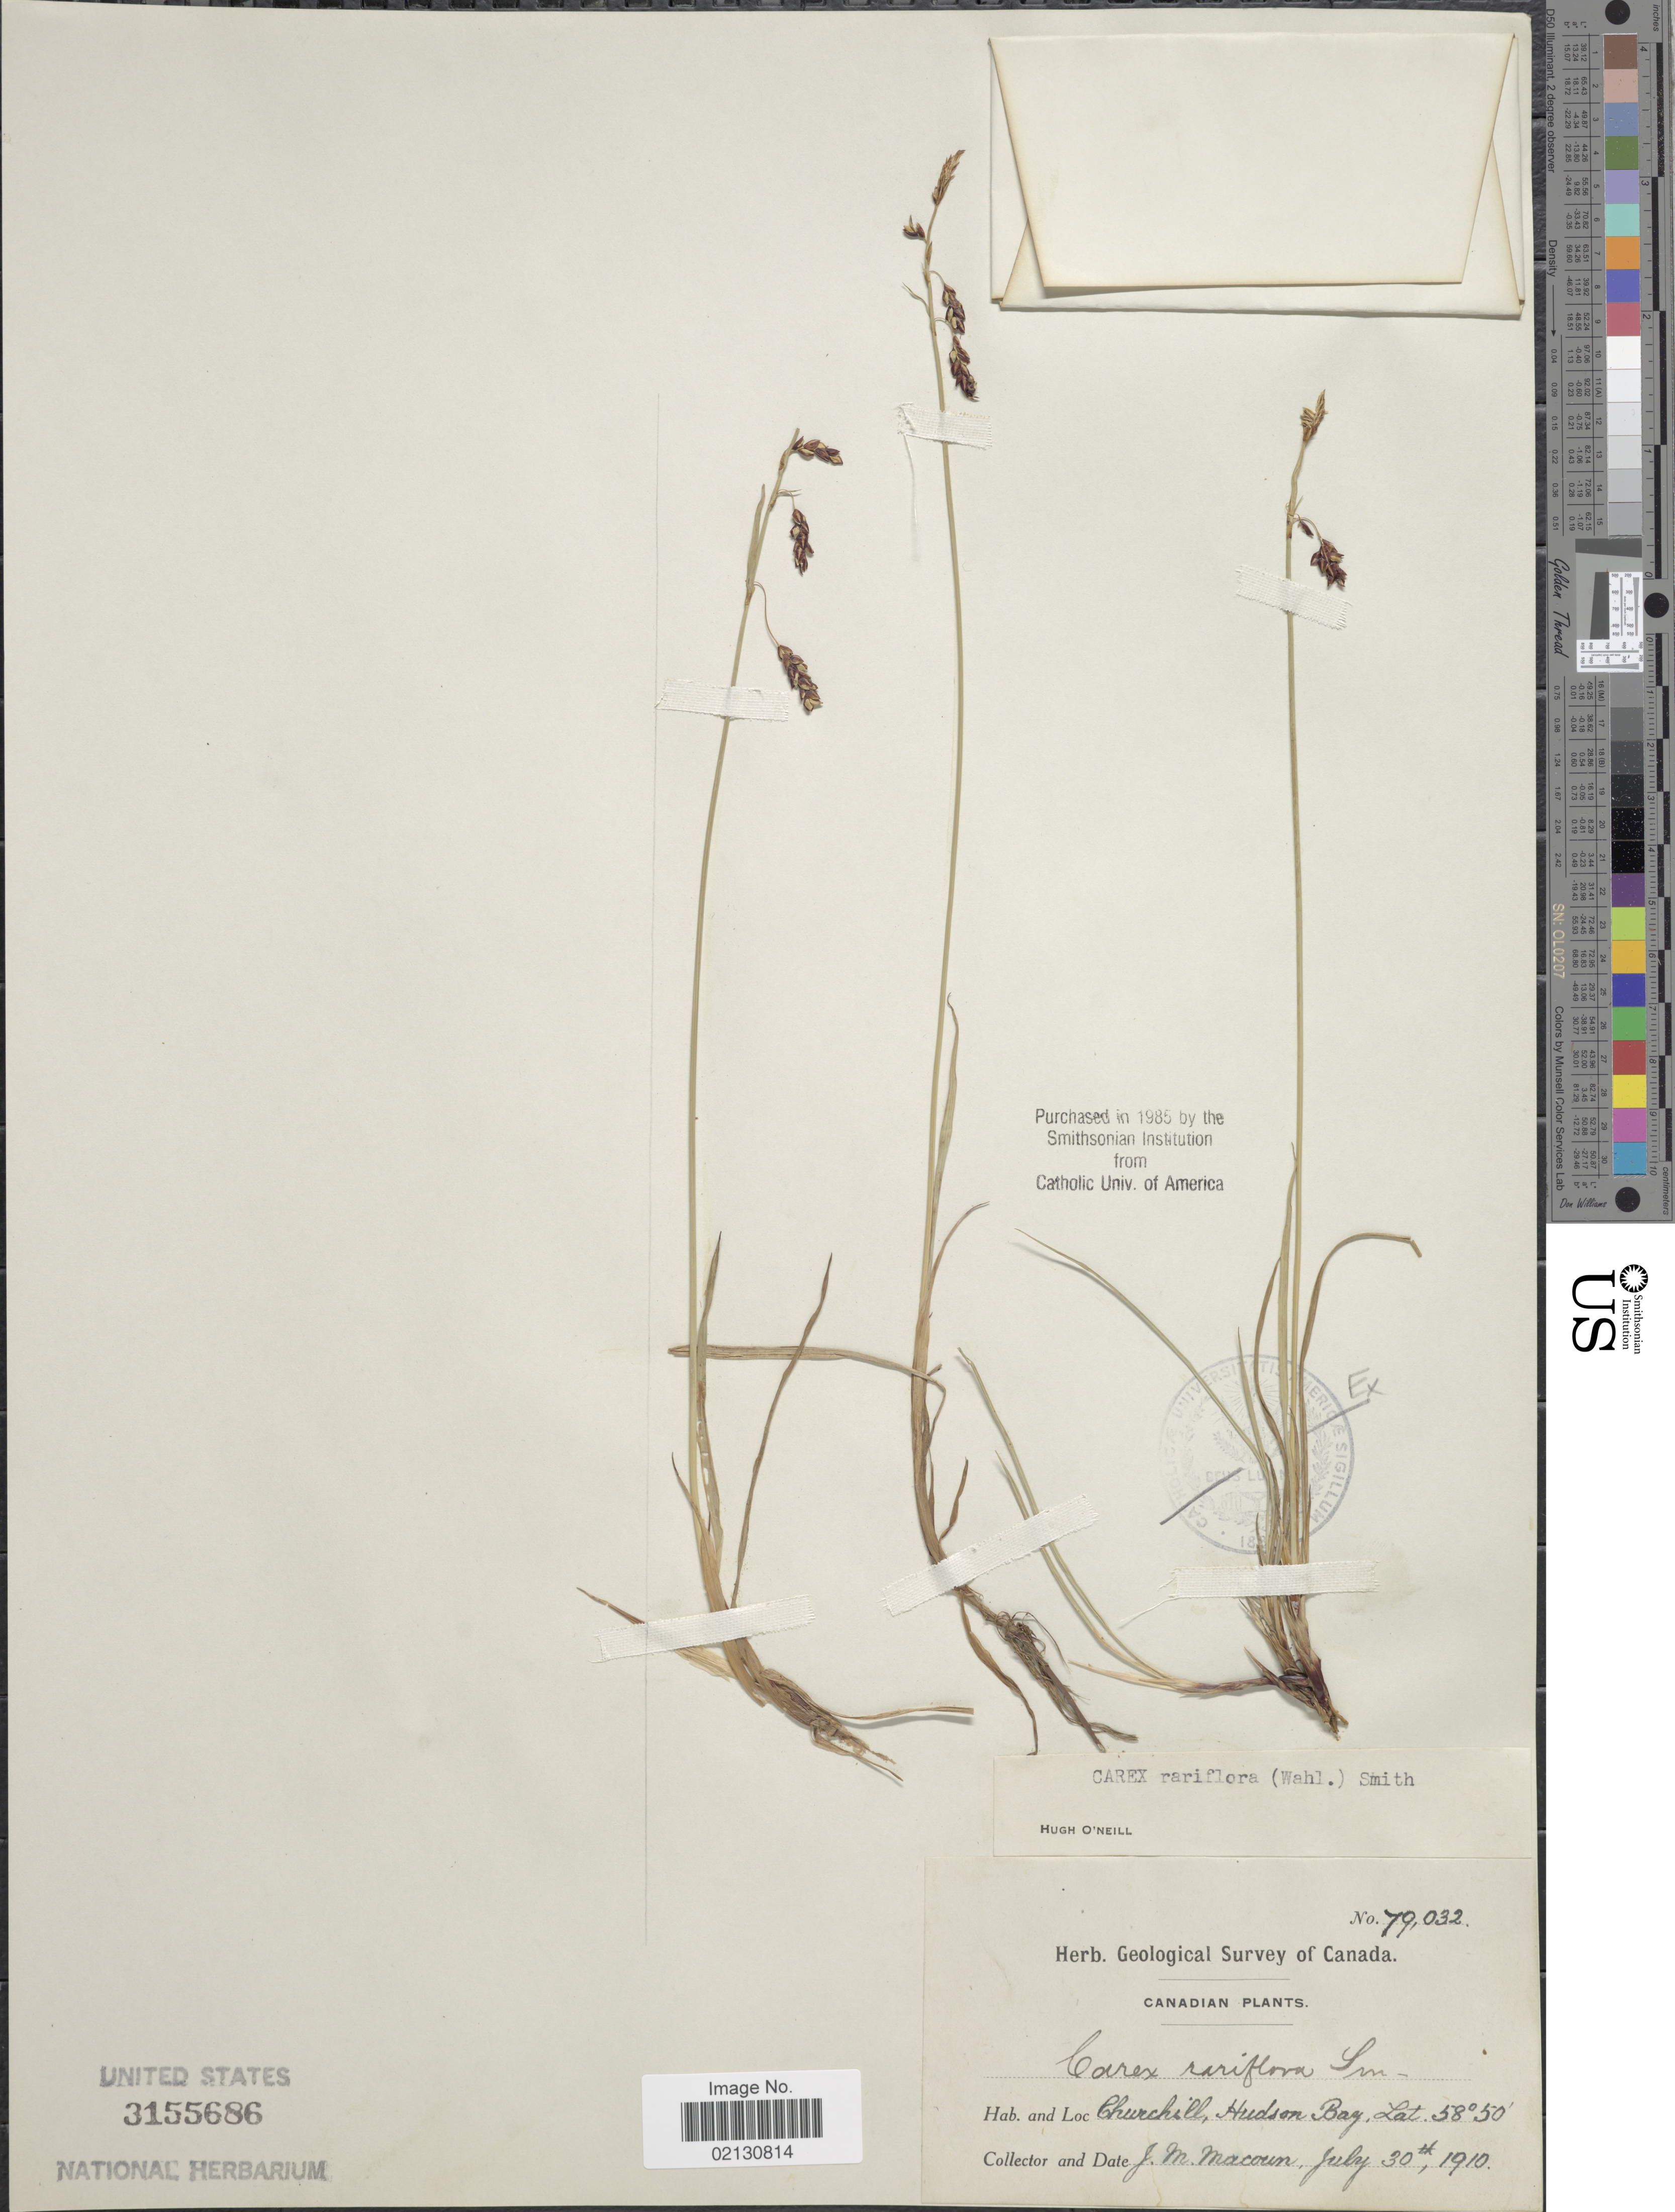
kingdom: Plantae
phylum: Tracheophyta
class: Liliopsida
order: Poales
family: Cyperaceae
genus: Carex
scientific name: Carex rariflora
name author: (Wahlenb.) Sm.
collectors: J. M. Macoun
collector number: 79032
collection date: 1910-07-30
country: Canada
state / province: Manitoba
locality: Churchill, Hudson Bay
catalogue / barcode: US 3155686